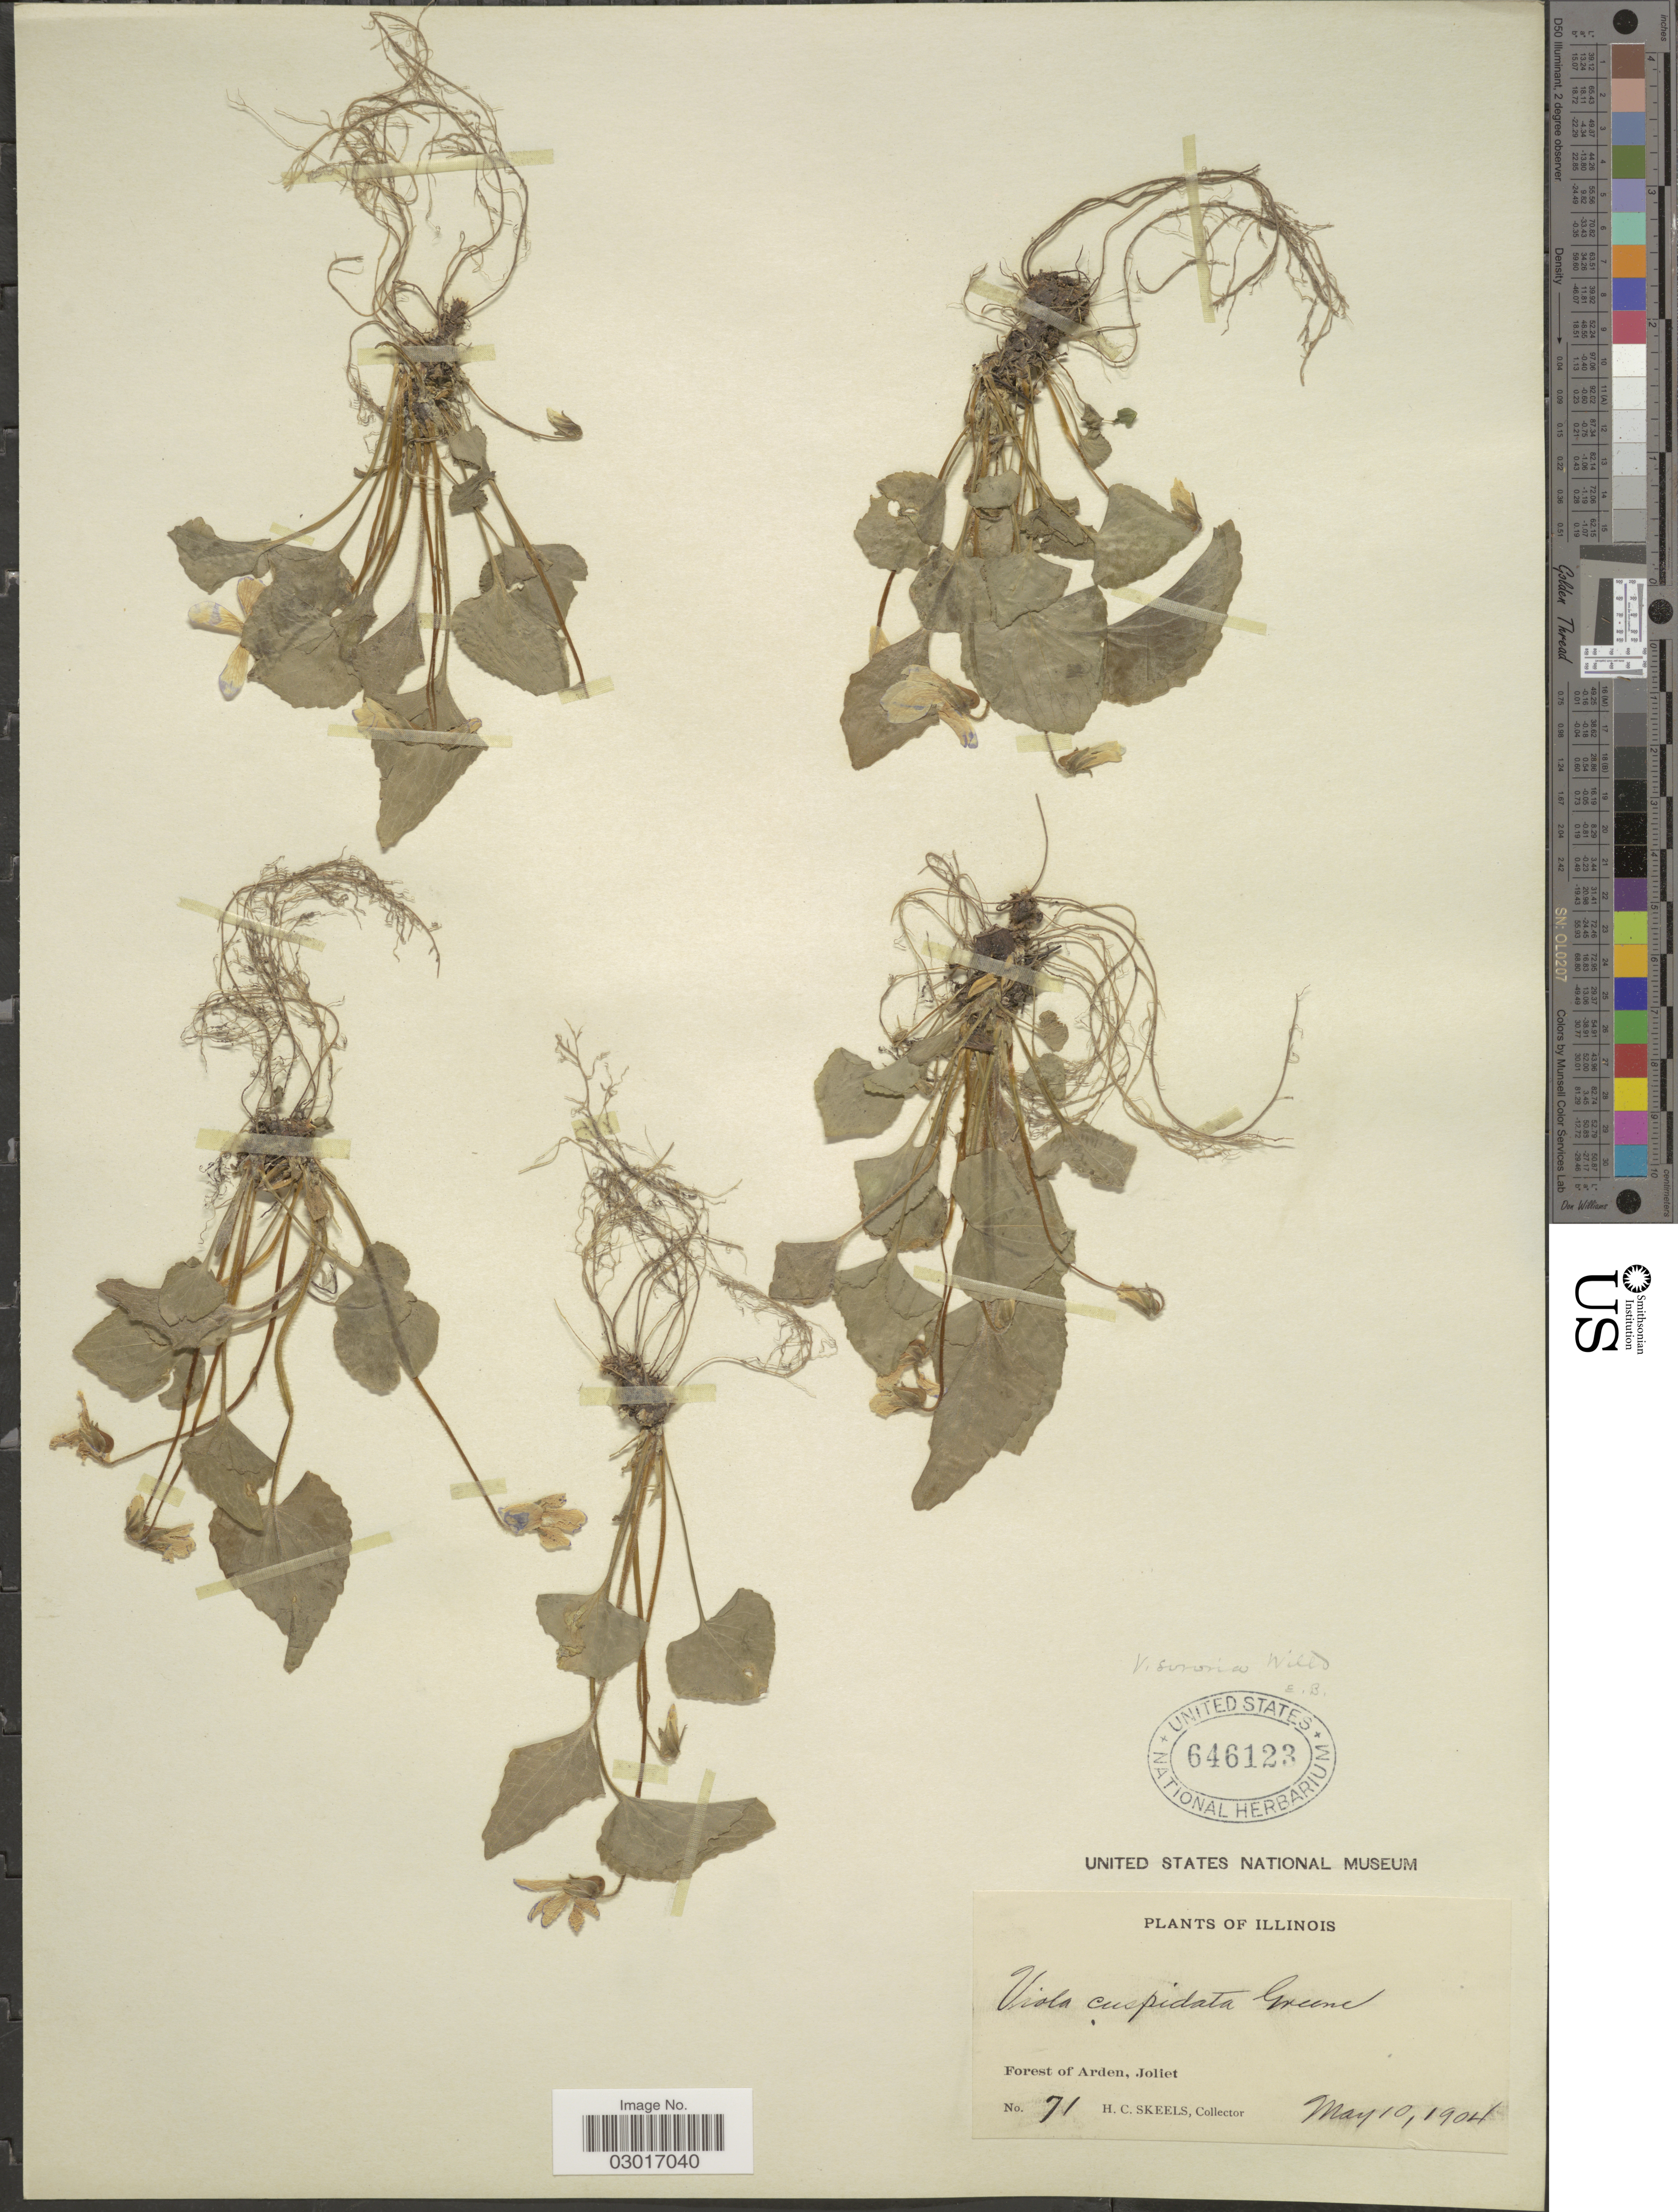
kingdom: Plantae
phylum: Tracheophyta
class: Magnoliopsida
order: Malpighiales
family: Violaceae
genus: Viola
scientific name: Viola sororia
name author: Willd.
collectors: H. Skeels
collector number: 71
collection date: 1904-05-10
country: United States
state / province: Illinois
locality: Forest of Arden, Joliet.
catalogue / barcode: US 646123